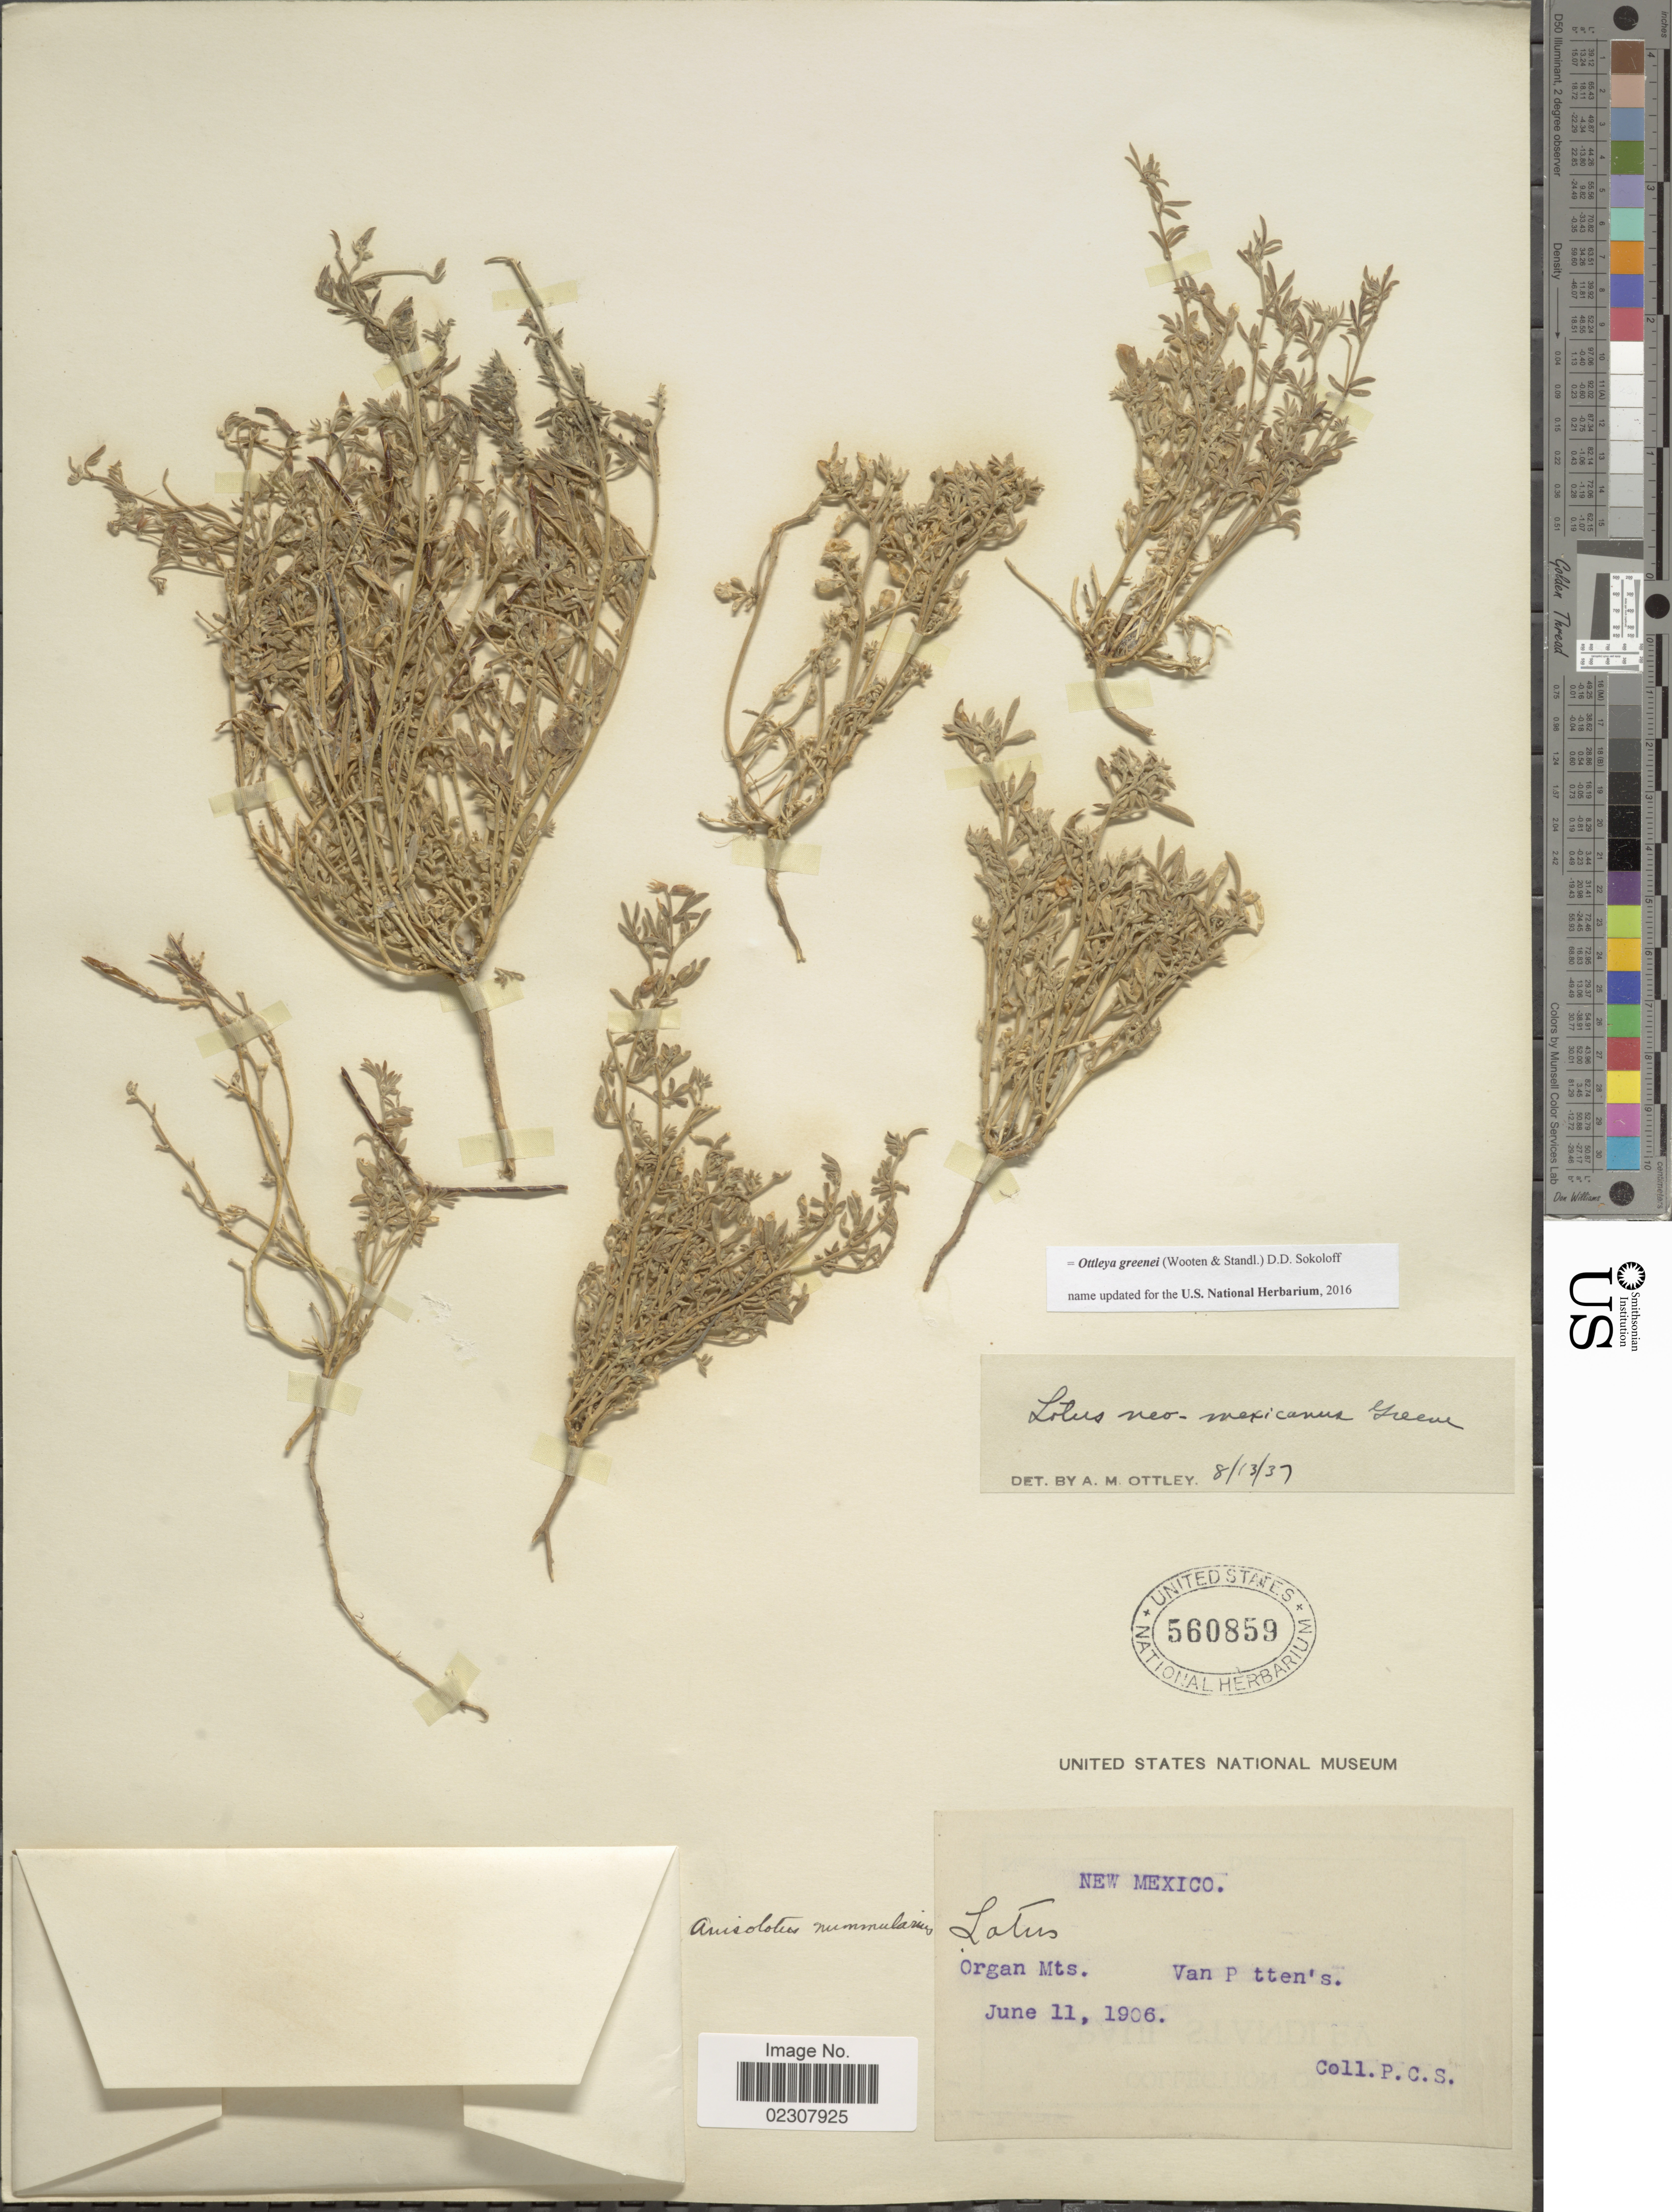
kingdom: Plantae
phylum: Tracheophyta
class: Magnoliopsida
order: Fabales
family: Fabaceae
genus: Ottleya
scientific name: Ottleya greenei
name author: (Wooten & Standl.) D.D. Sokoloff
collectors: P. C. S.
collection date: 1906-06-11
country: United States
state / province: New Mexico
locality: Organ Mts. Van P tten's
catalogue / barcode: US 560859